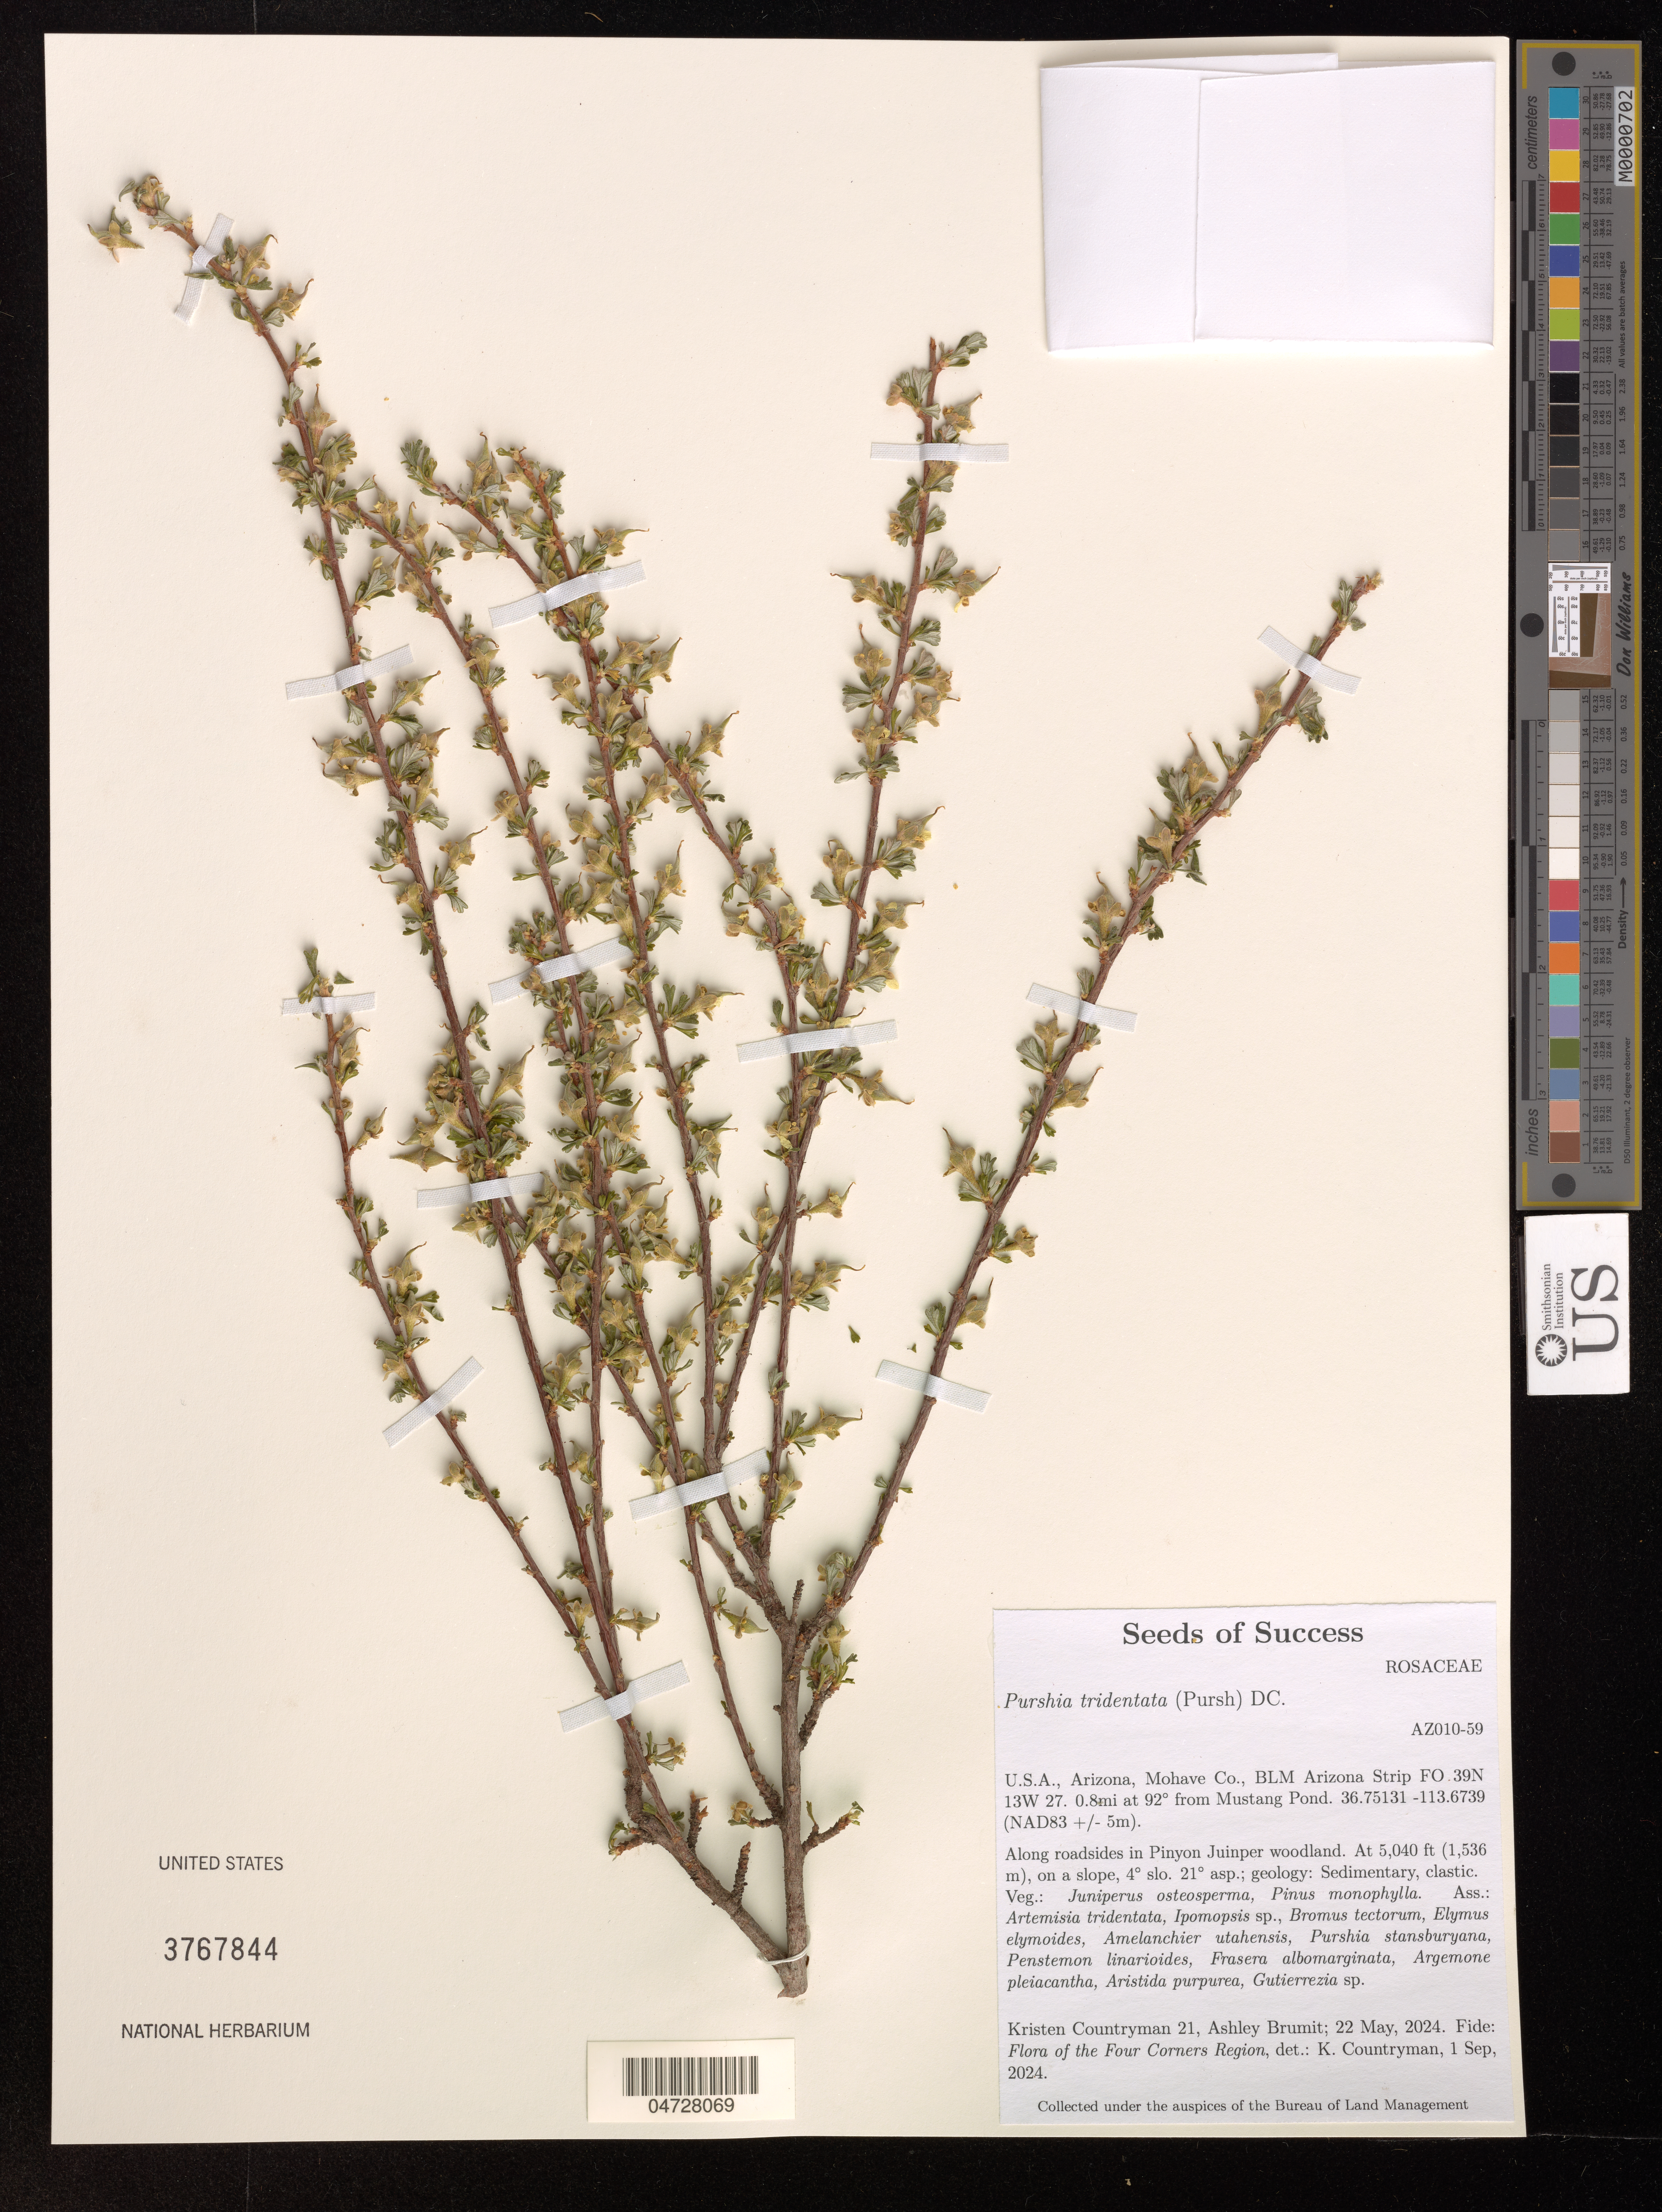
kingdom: Plantae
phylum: Tracheophyta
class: Magnoliopsida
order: Rosales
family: Rosaceae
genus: Purshia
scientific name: Purshia tridentata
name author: (Pursh) DC.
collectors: K. Countryman & A. Brumit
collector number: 21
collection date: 2024-05-22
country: United States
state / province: Arizona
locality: Mohave Co., BLM Arizona Strip FO.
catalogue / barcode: US 3767844